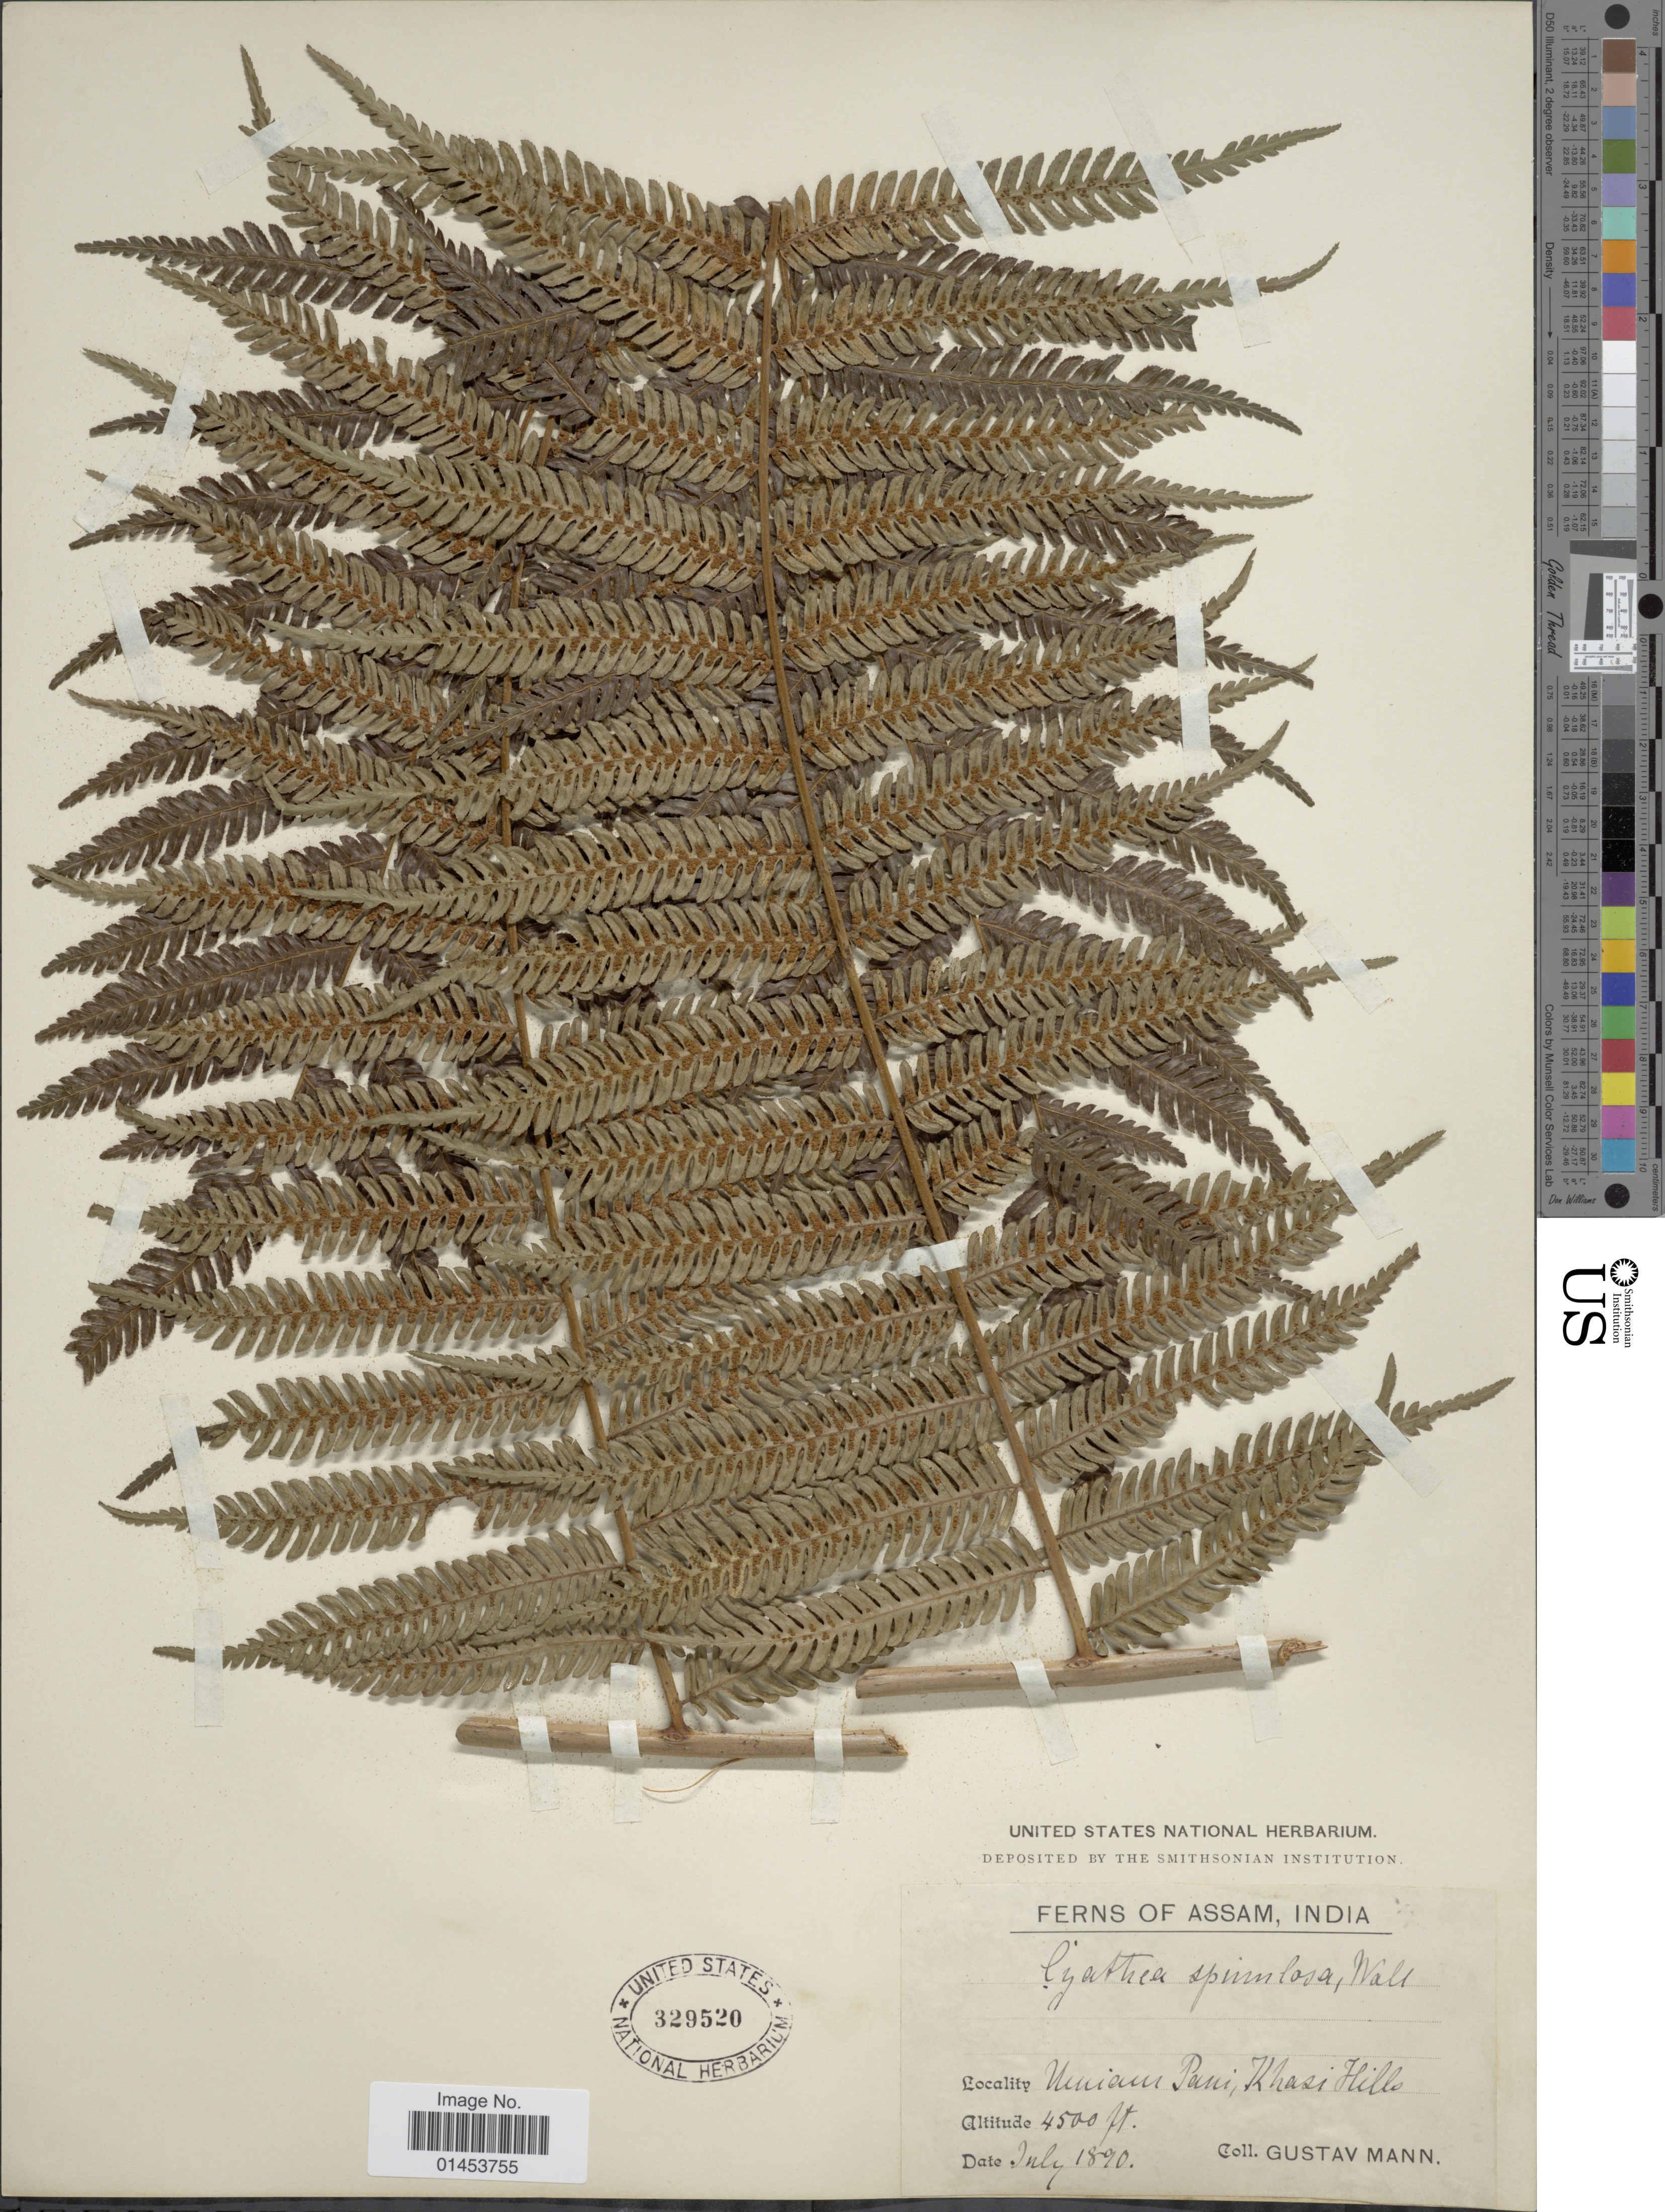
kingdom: Plantae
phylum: Tracheophyta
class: Polypodiopsida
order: Cyatheales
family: Cyatheaceae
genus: Cyathea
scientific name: Cyathea spinulosa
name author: Wall. ex Hook.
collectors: G. Mann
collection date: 1890-07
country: India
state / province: Meghalaya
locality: Assam, India, Muiam Pani, Khasi Hills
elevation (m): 1372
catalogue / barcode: US 329520